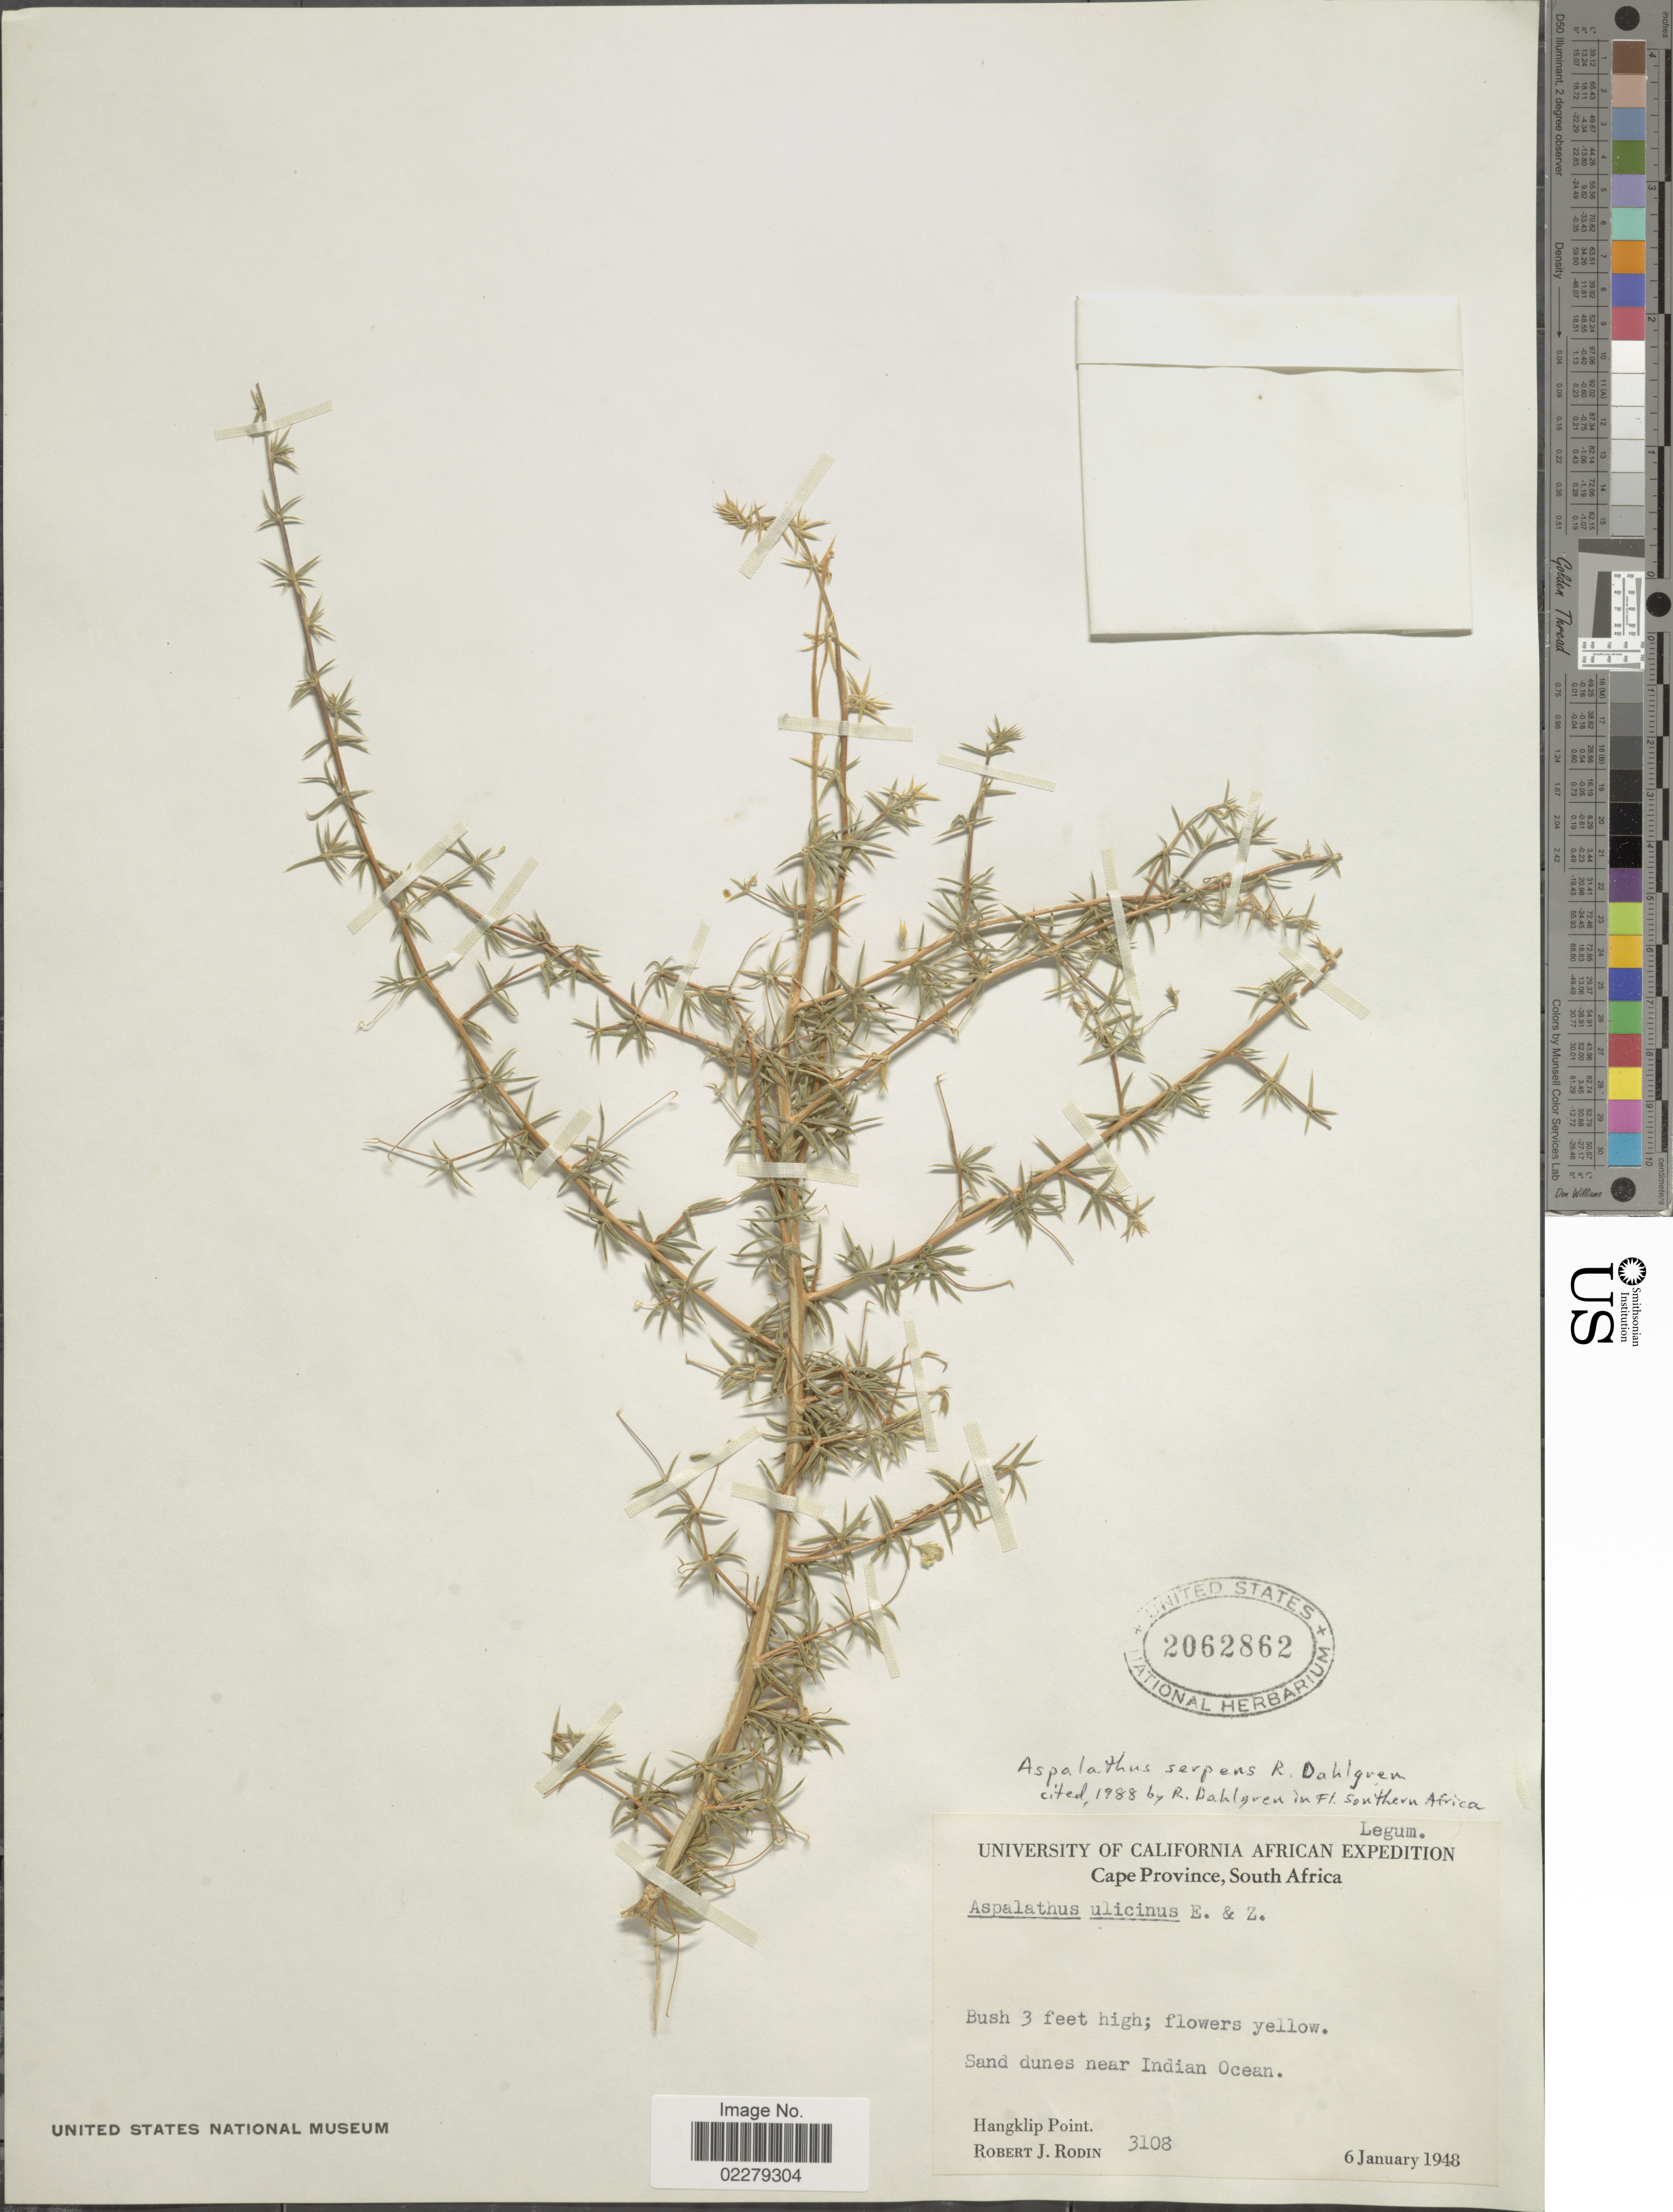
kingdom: Plantae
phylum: Tracheophyta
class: Magnoliopsida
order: Fabales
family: Fabaceae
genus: Aspalathus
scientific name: Aspalathus serpens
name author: R. Dahlgren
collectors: R. J. Rodin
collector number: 3108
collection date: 1948-01-06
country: South Africa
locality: Sand dunes near Indian Ocean. Cape Province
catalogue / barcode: US 2062862